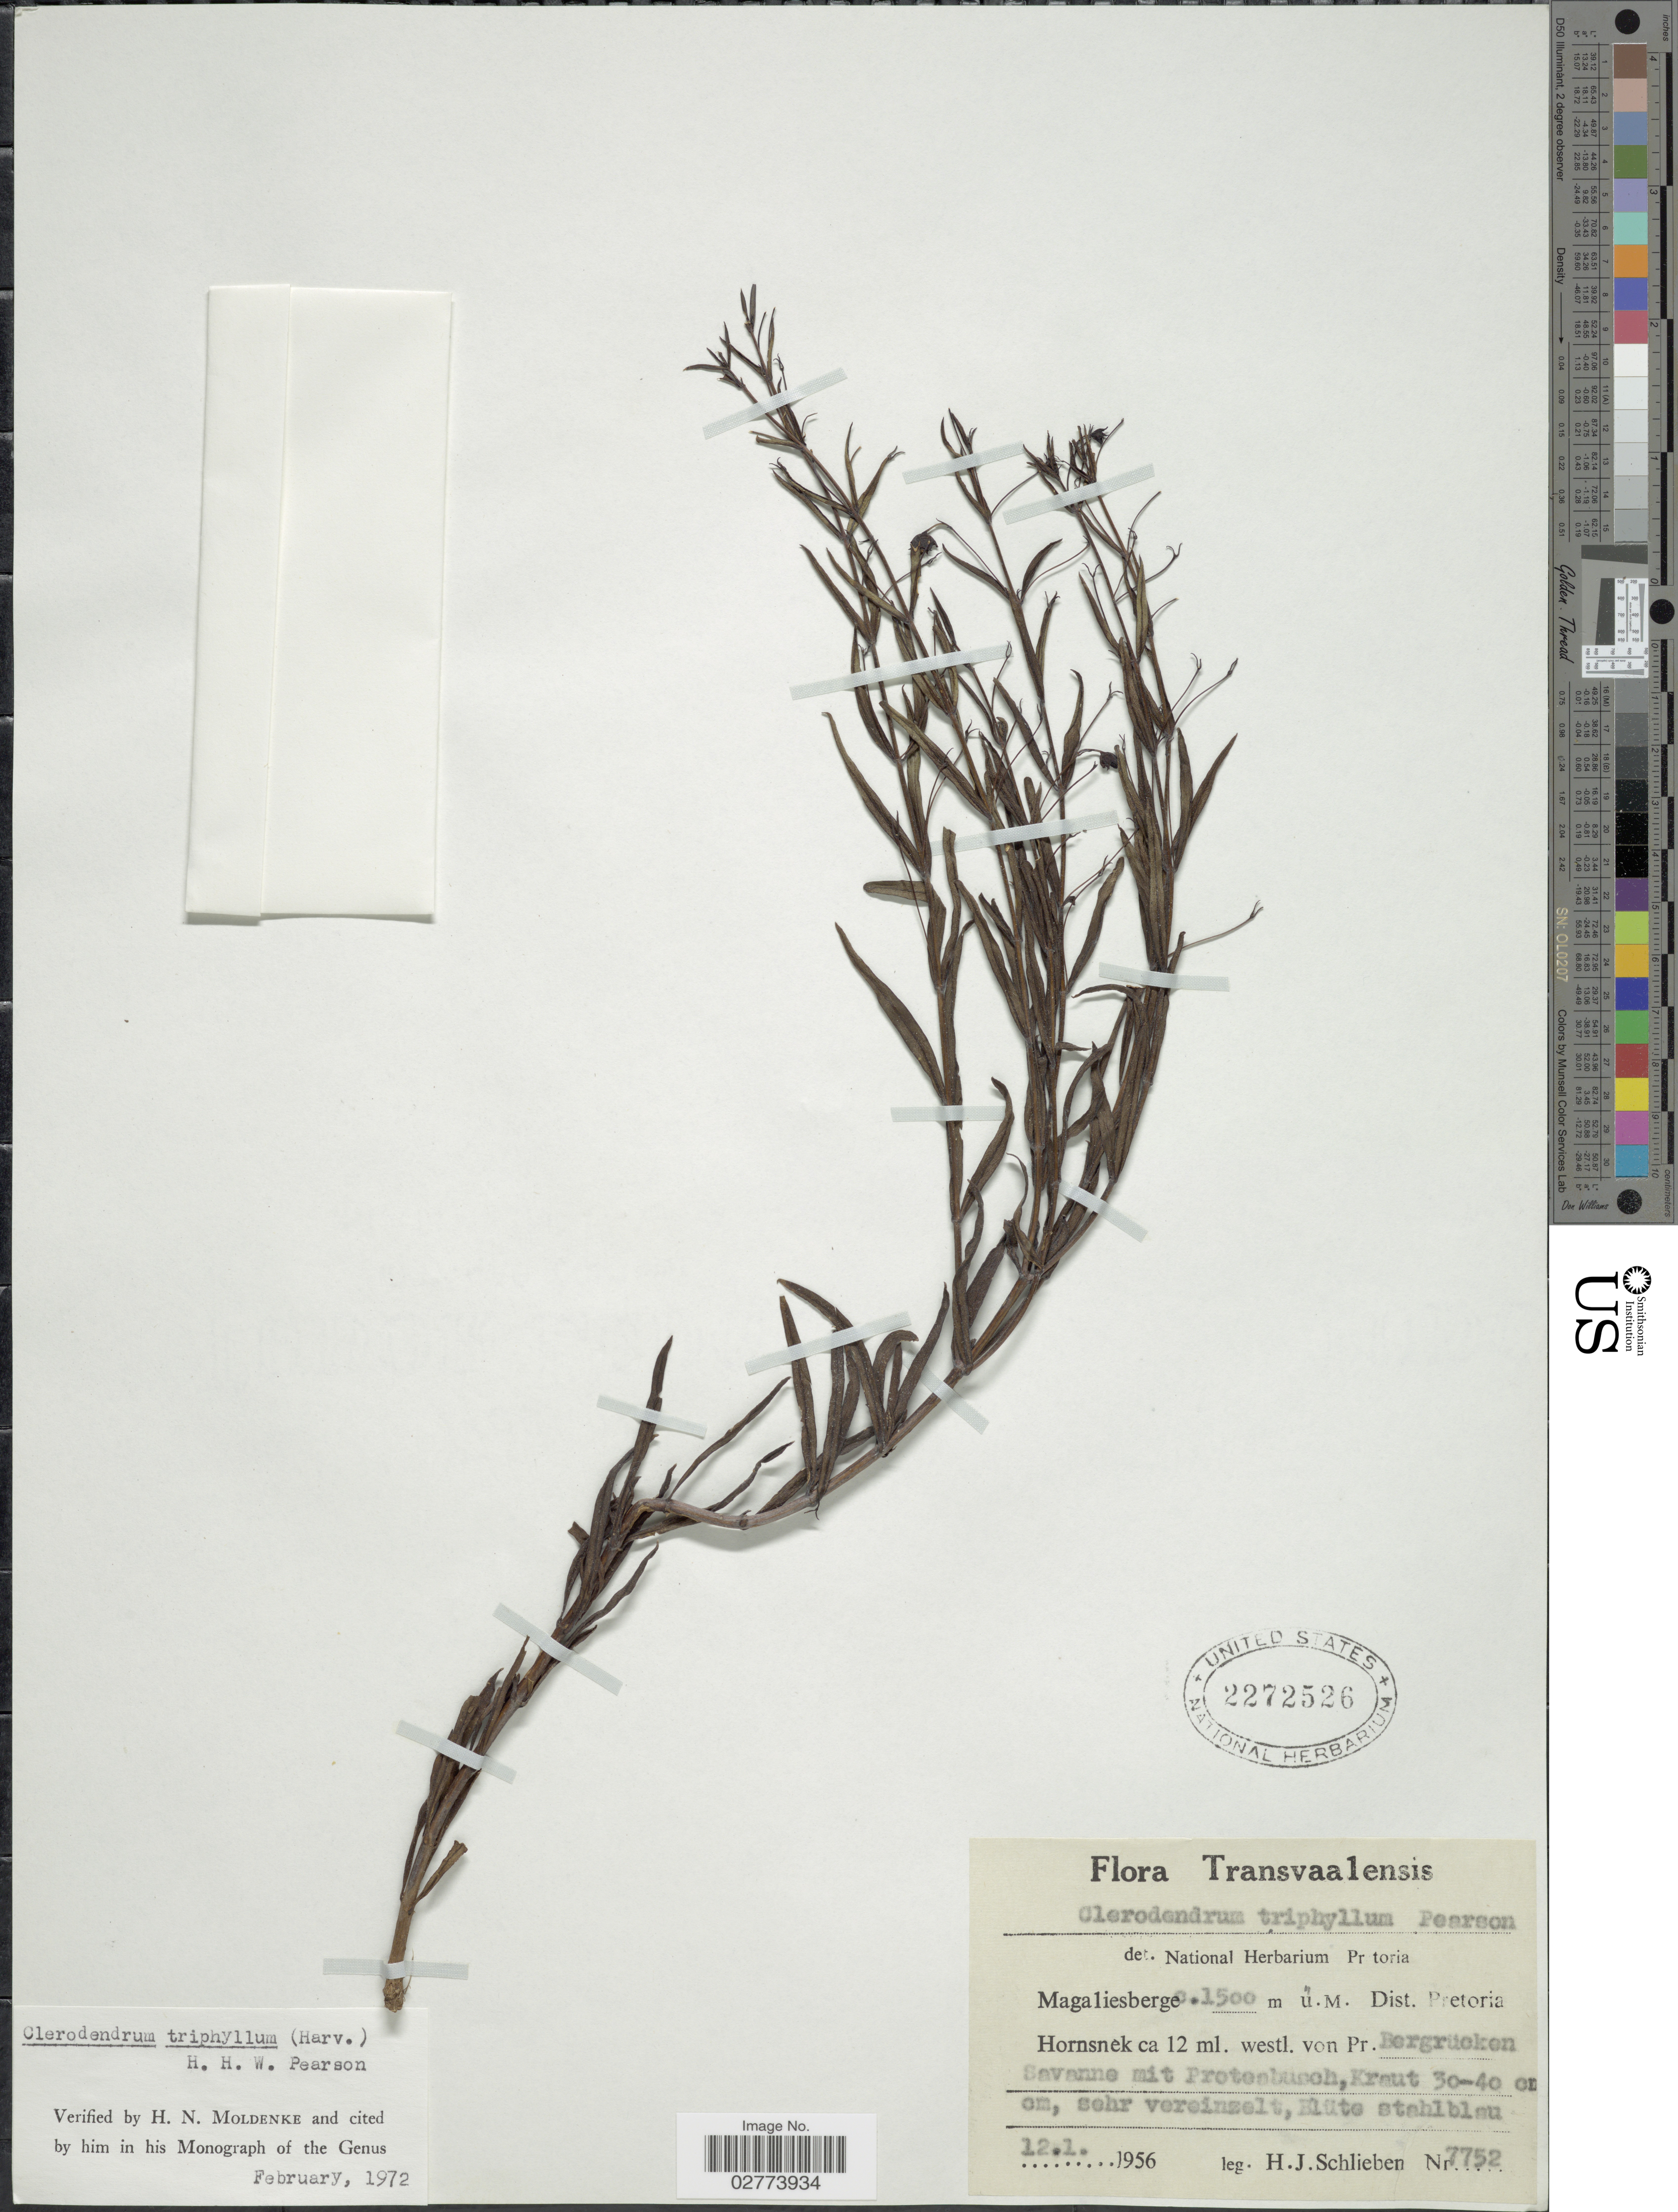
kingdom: Plantae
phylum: Tracheophyta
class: Magnoliopsida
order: Lamiales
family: Lamiaceae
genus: Clerodendrum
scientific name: Clerodendrum triphyllum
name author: (Harv.) H. Pearson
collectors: H. J. Schlieben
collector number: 7752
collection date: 1956-01-12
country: South Africa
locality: Transvaalensis. Magaliesberge. Dist. Pretoria Hornsnek ca 12 ml. westl. von Pr. Bergrücken.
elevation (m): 1500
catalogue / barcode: US 2272526